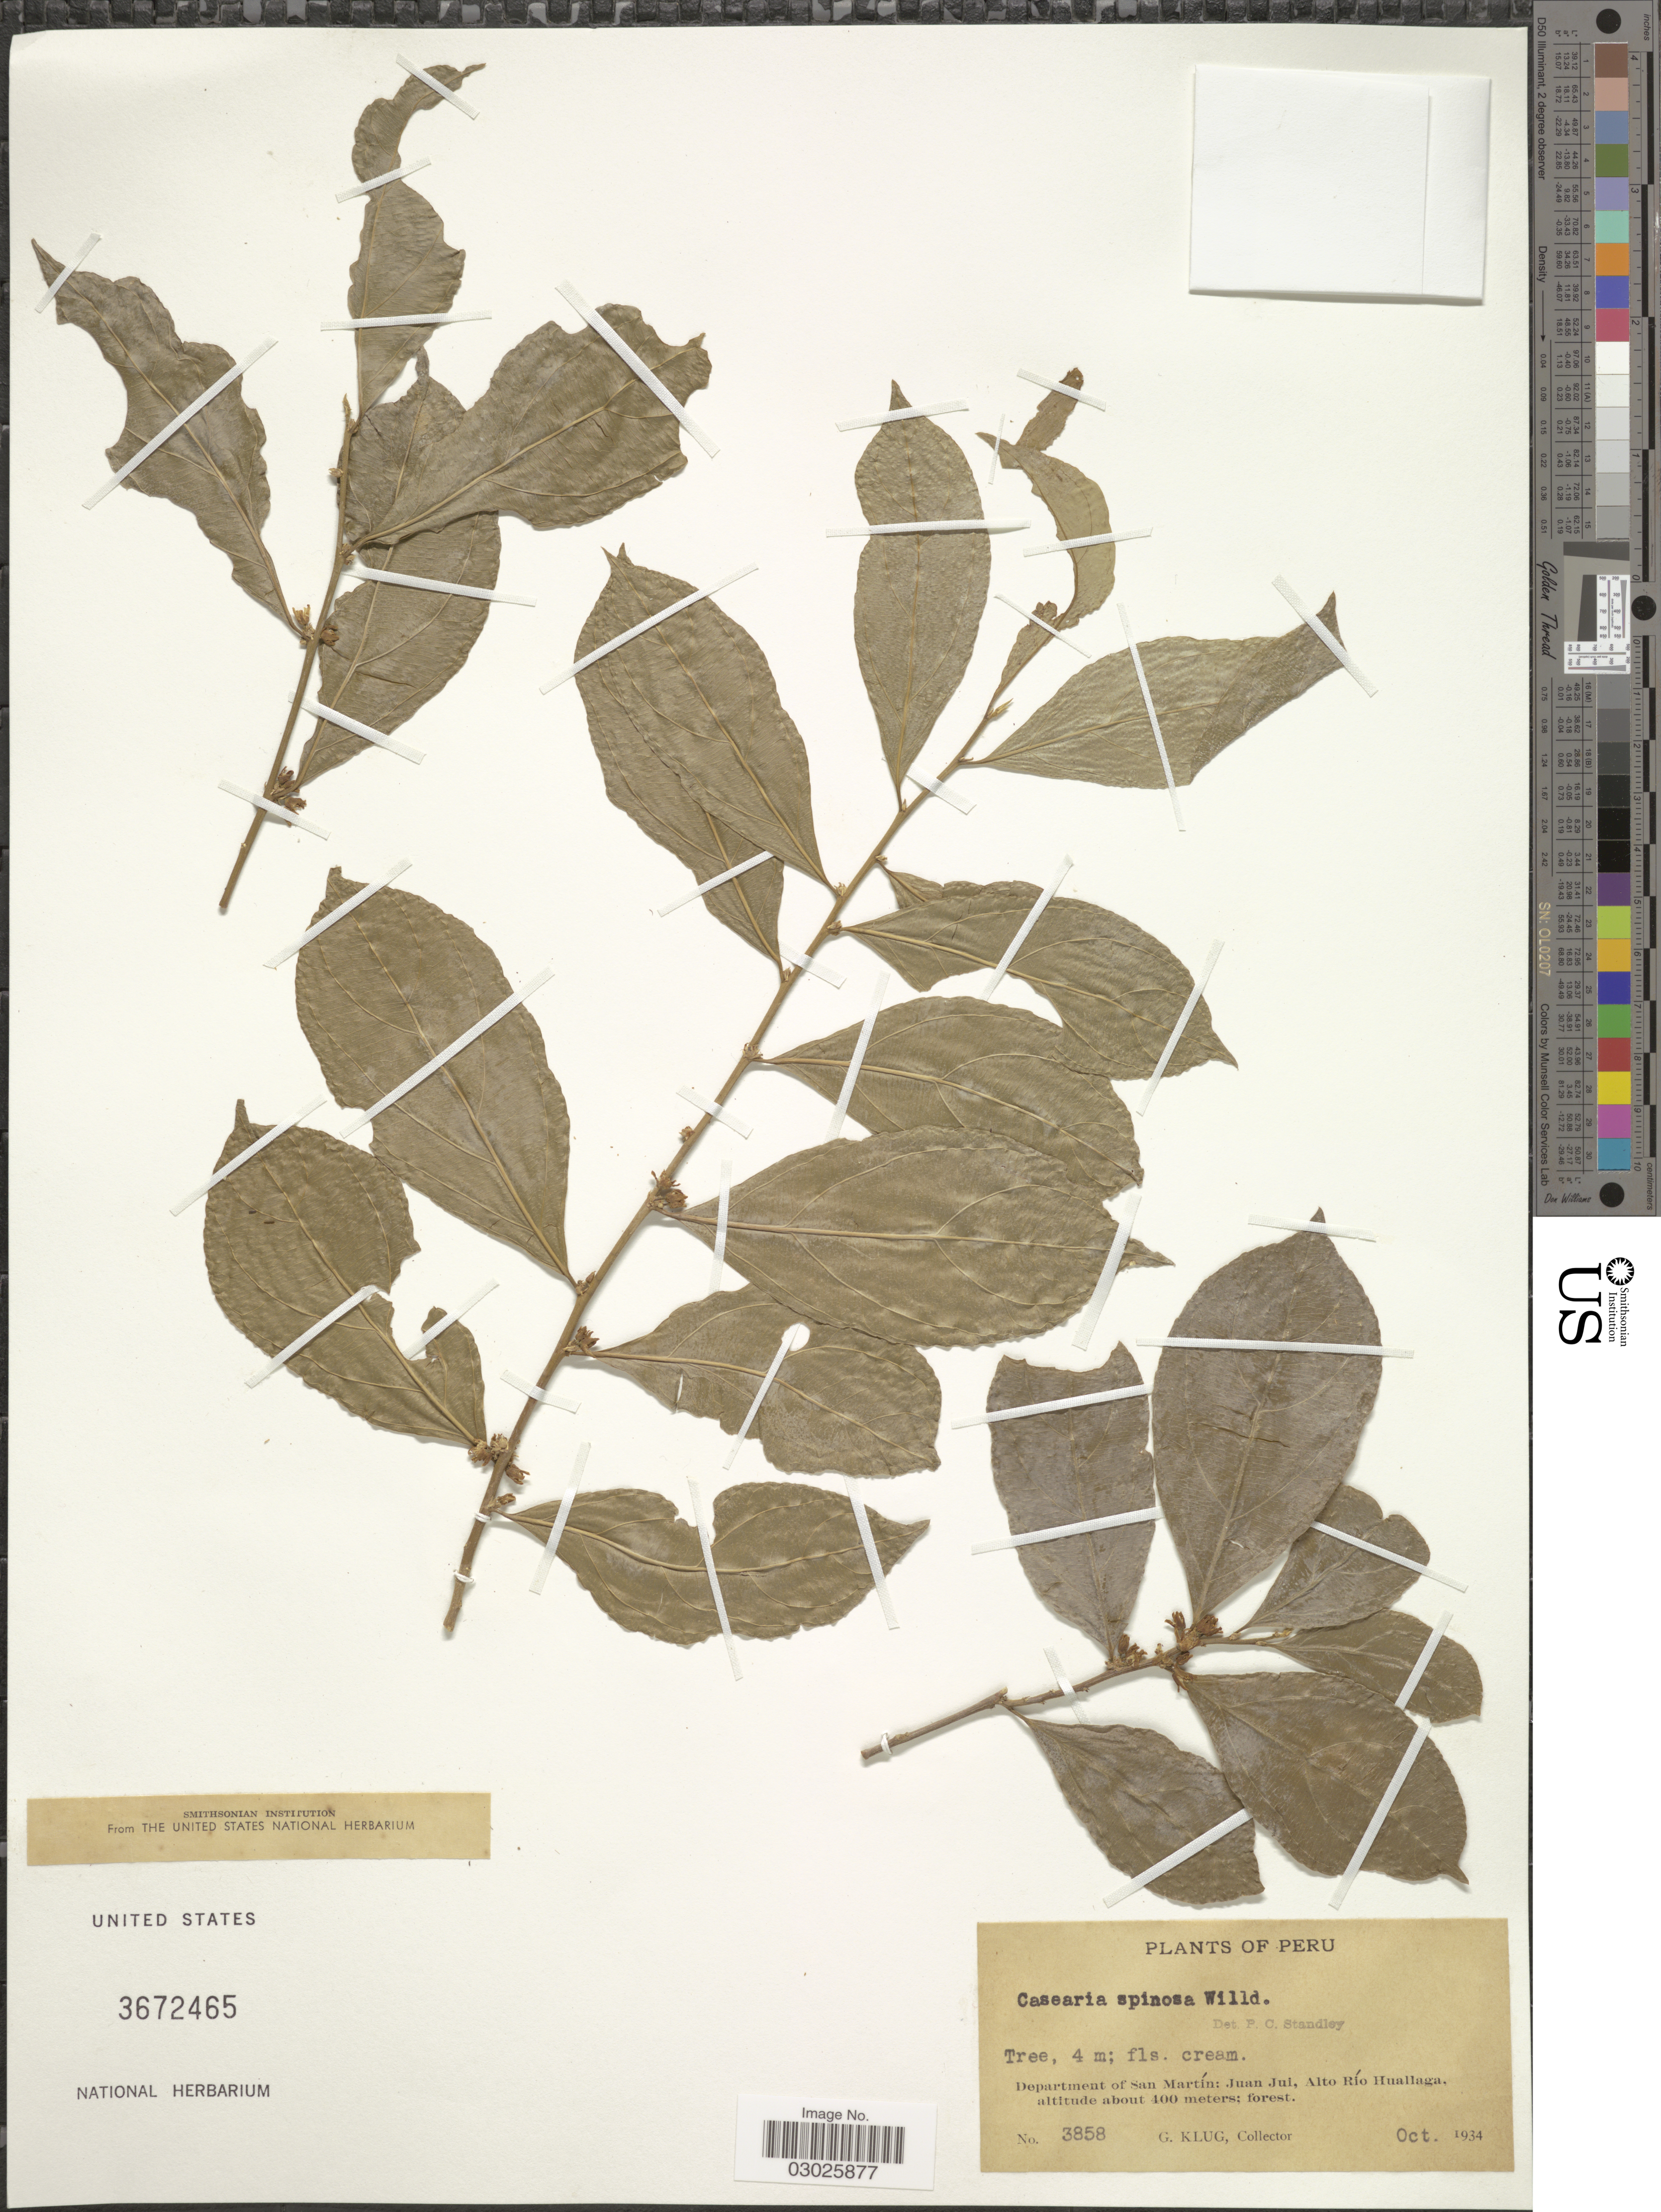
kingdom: Plantae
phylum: Tracheophyta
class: Magnoliopsida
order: Malpighiales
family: Salicaceae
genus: Casearia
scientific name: Casearia aculeata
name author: Jacq.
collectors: G. Klug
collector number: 3858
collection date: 1934-10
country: Peru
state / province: San Martín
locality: Department of San Martín: Juan Jui, Alto Río Huallaga.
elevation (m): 400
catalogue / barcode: US 3672465